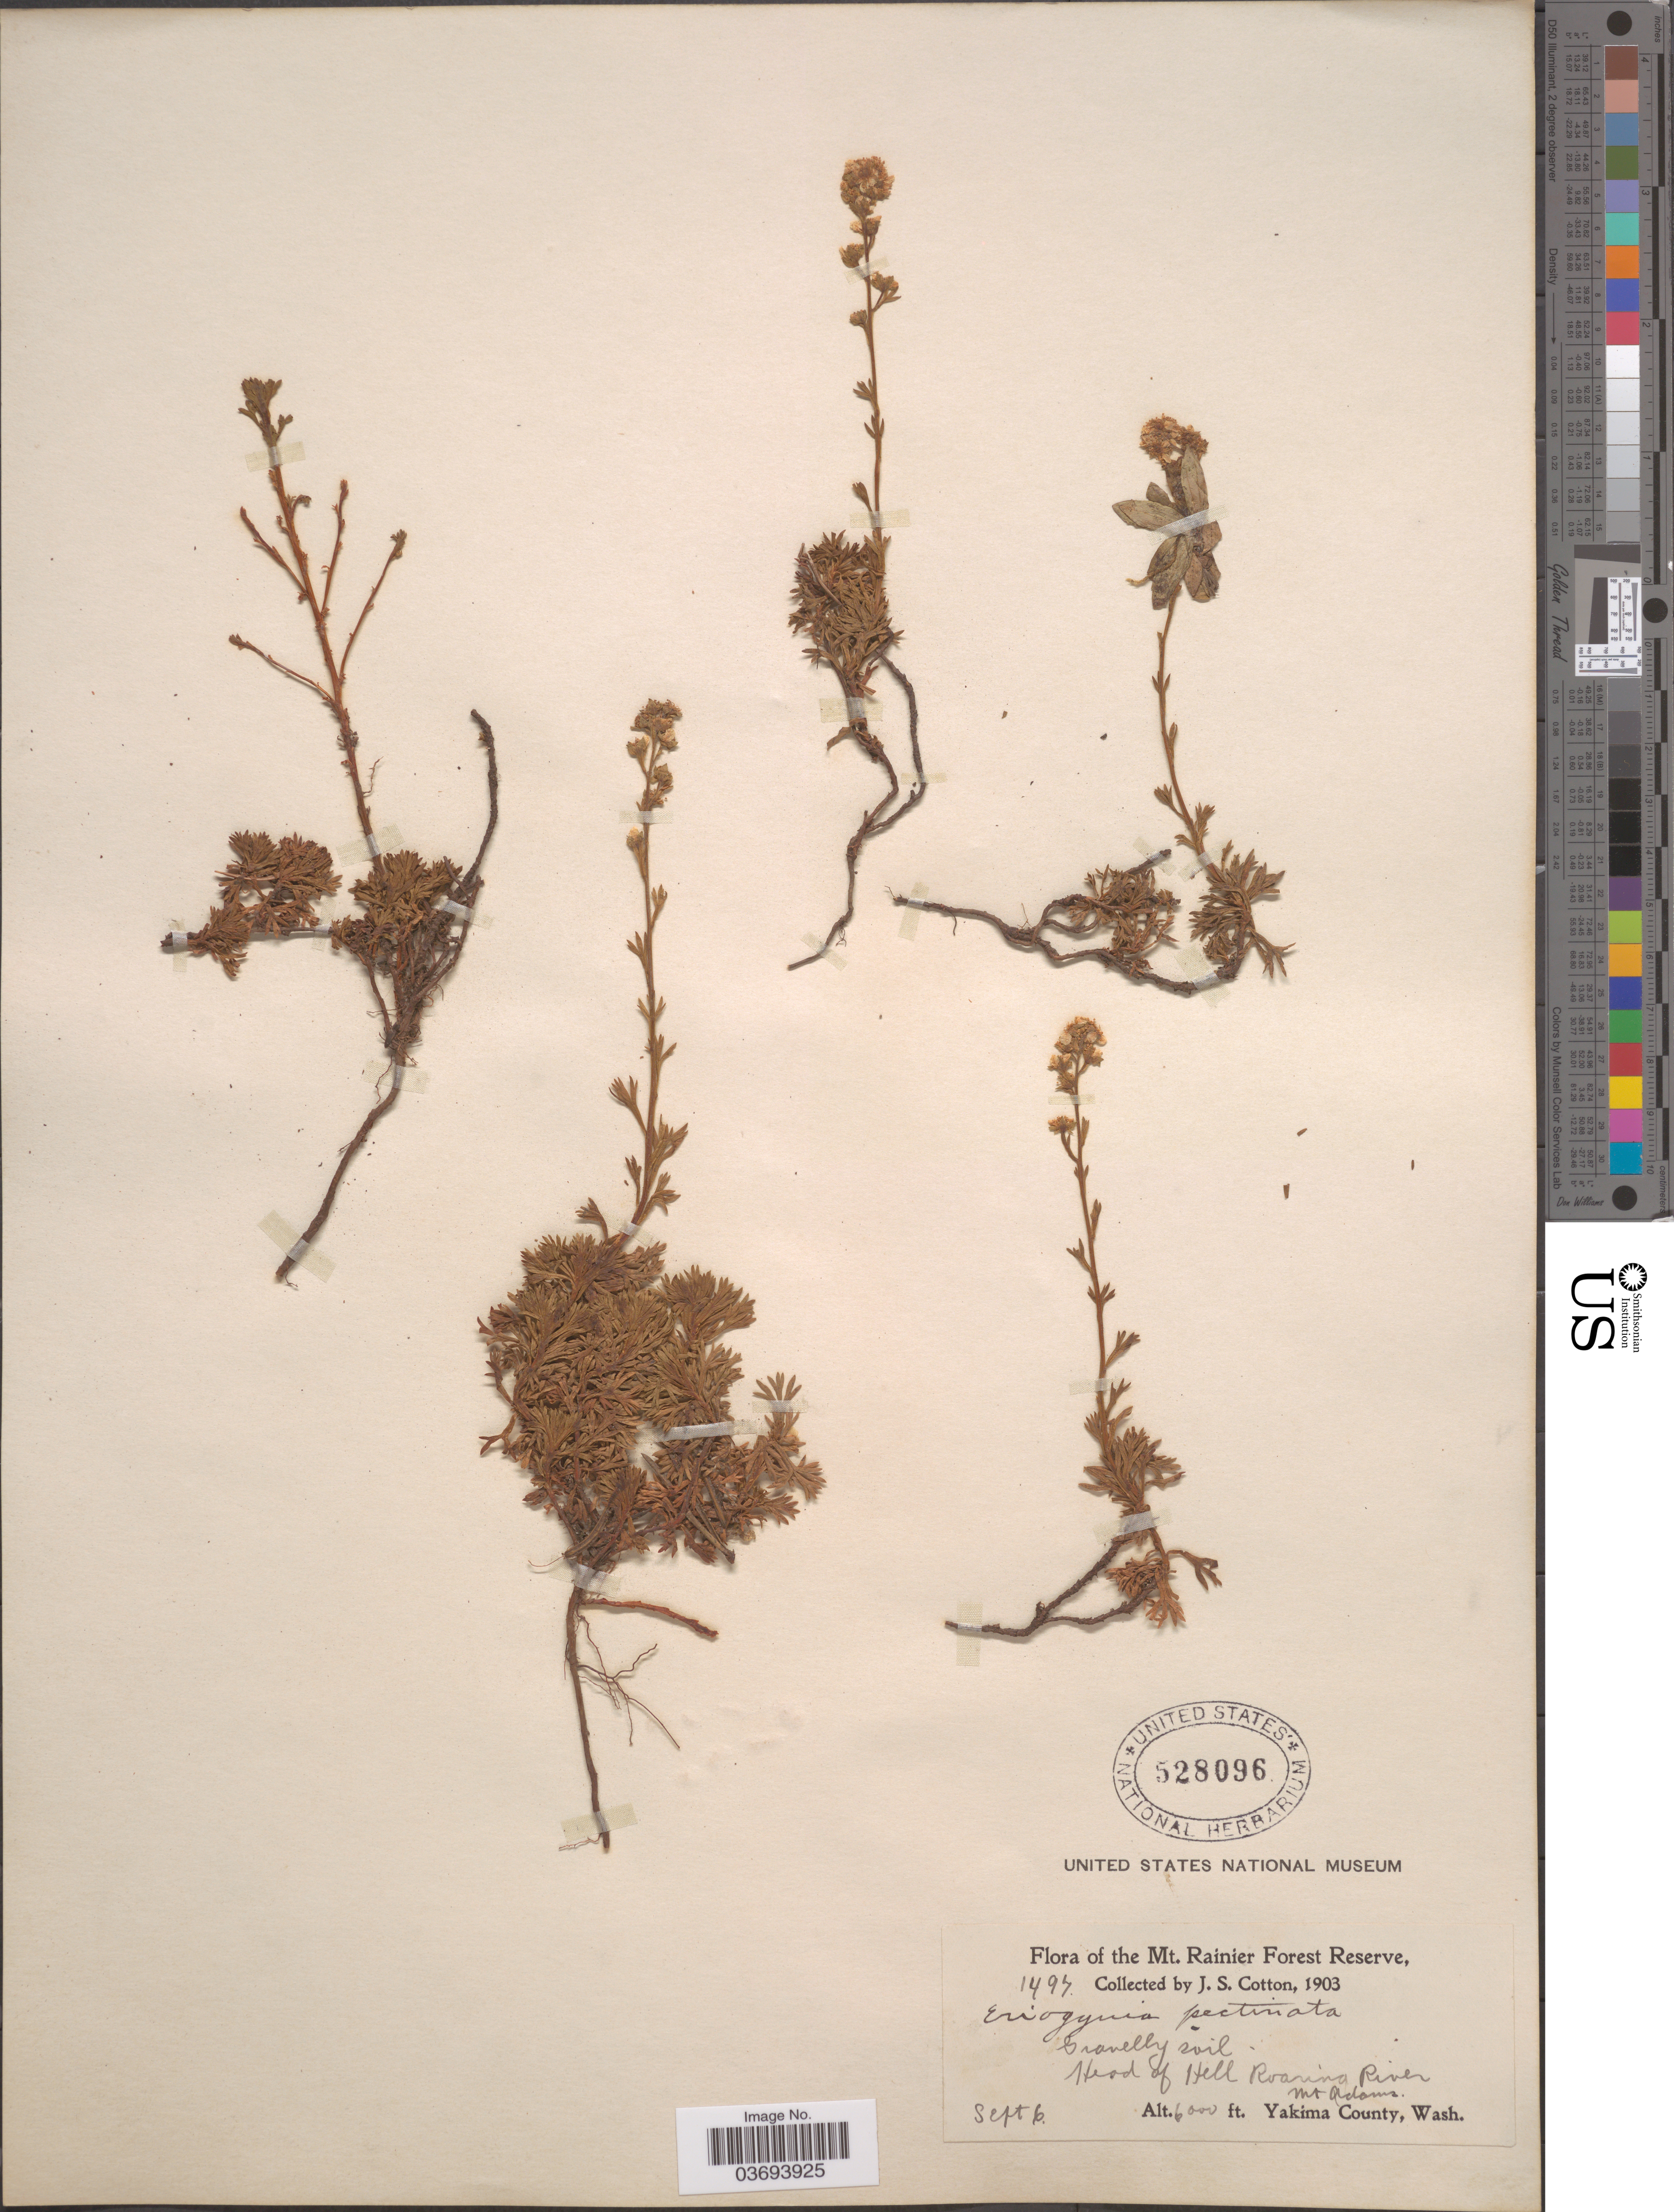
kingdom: Plantae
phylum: Tracheophyta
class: Magnoliopsida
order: Rosales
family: Rosaceae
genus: Luetkea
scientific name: Luetkea pectinata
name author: (Pursh) Kuntze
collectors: J. S. Cotton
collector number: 1497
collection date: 1903-09-06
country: United States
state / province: Washington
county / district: Yakima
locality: The Mt. Rainier Forest Reserve. Head of Hell Roaring River. Mt Adams. Yakima County.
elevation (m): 1829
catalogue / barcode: US 528096